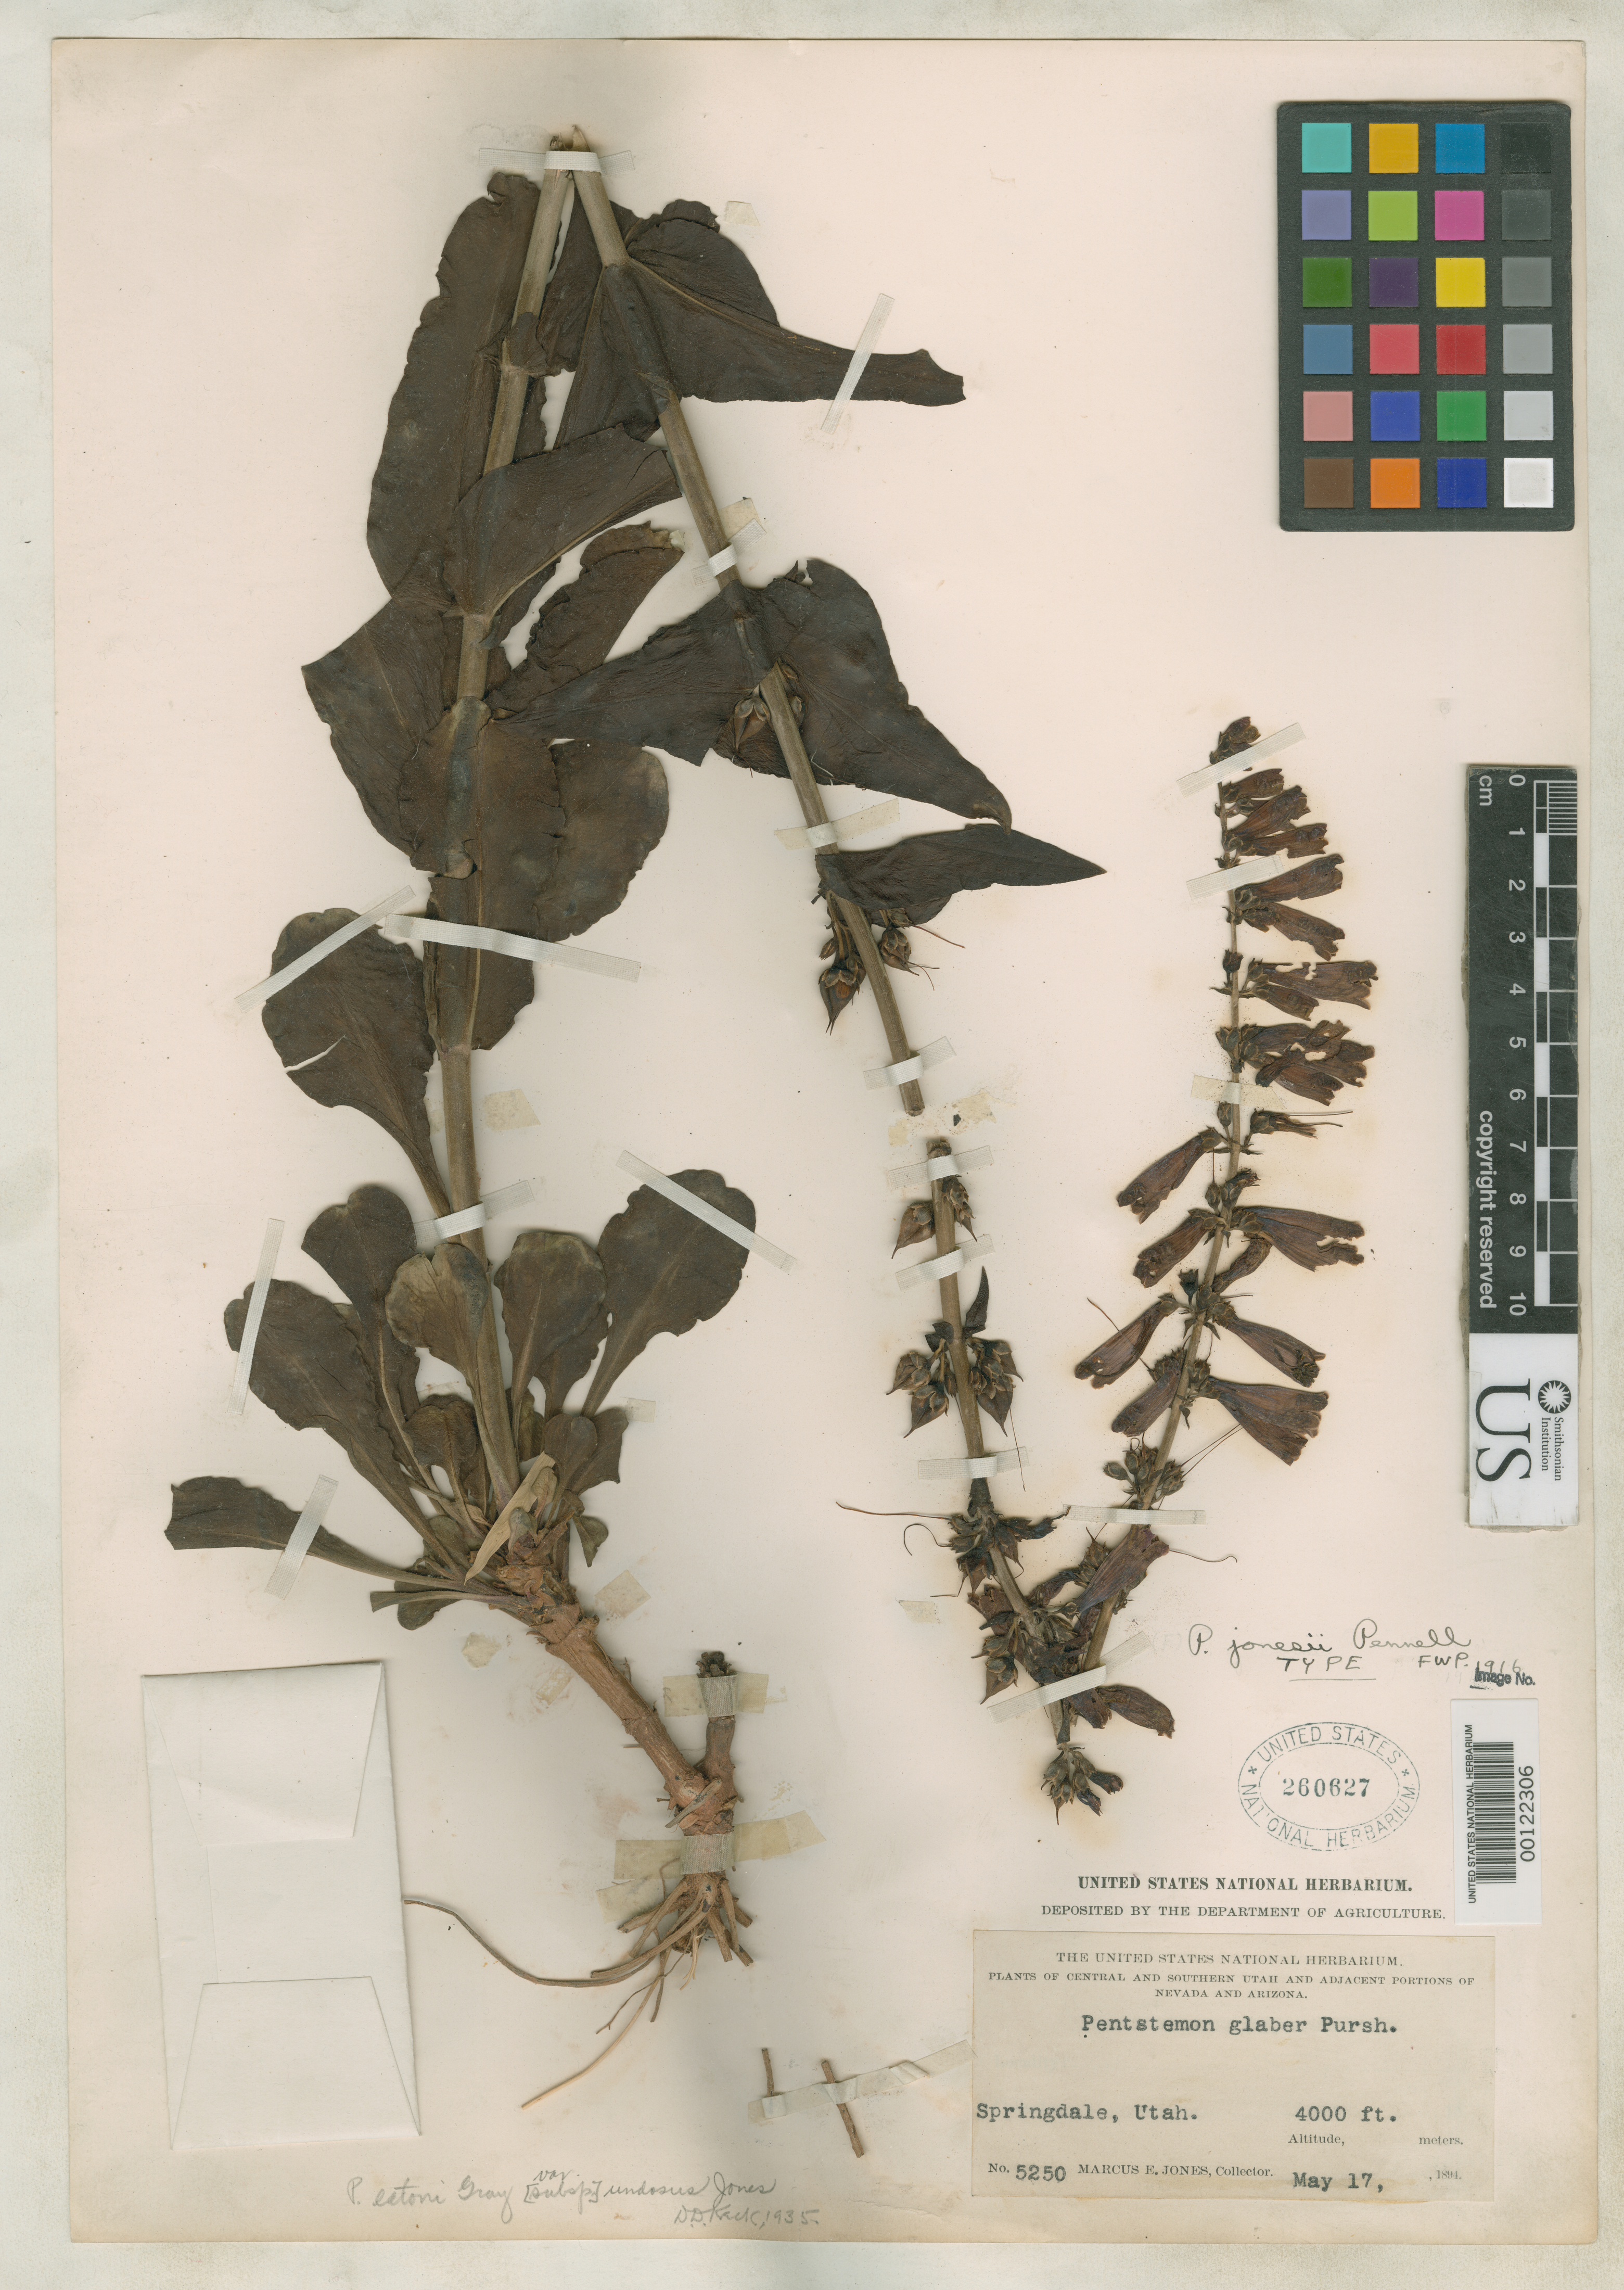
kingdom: Plantae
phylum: Tracheophyta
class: Magnoliopsida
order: Lamiales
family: Plantaginaceae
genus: Penstemon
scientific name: Penstemon jonesii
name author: Pennell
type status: Holotype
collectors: M. E. Jones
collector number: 5250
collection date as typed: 17 May 1894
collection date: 1894-05-17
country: United States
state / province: Utah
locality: Springdale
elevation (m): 1200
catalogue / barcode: US 260627